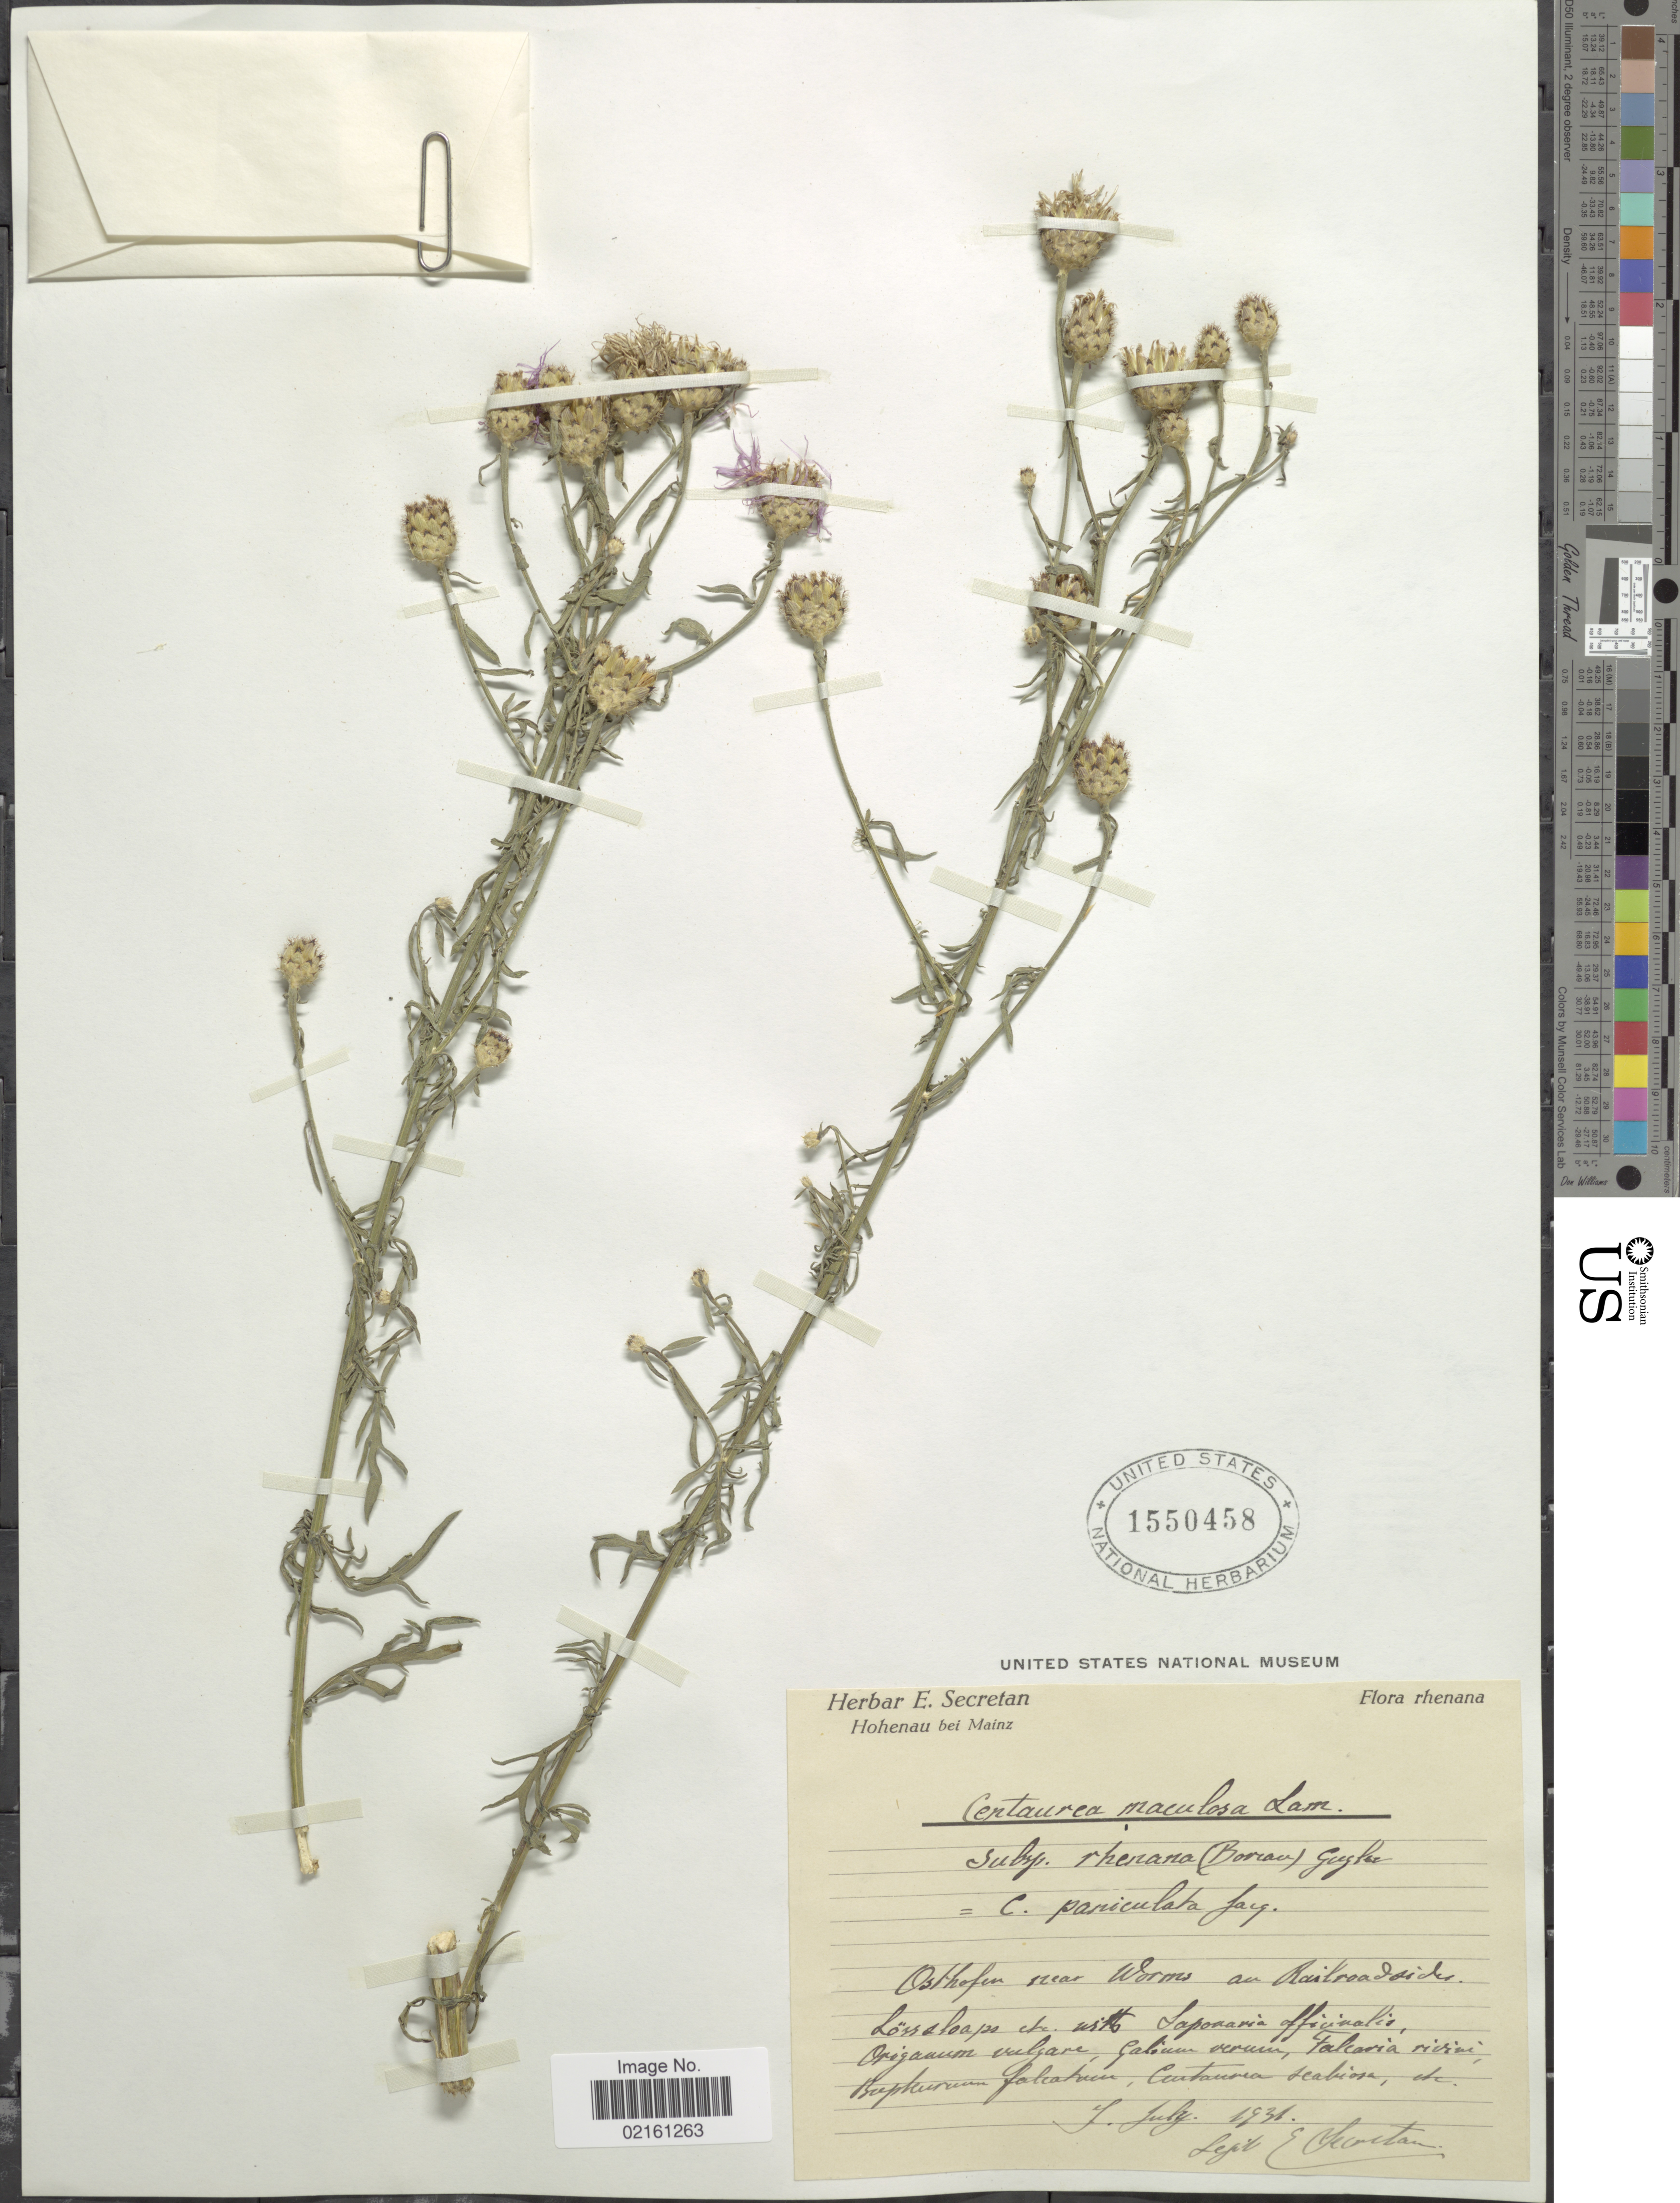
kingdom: Plantae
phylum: Tracheophyta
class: Magnoliopsida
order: Asterales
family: Asteraceae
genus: Centaurea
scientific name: Centaurea stoebe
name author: L.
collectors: E. Secretan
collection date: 1931-07-07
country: Germany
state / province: Rhineland-Palatinate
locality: Falcaria riviri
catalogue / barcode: US 1550458